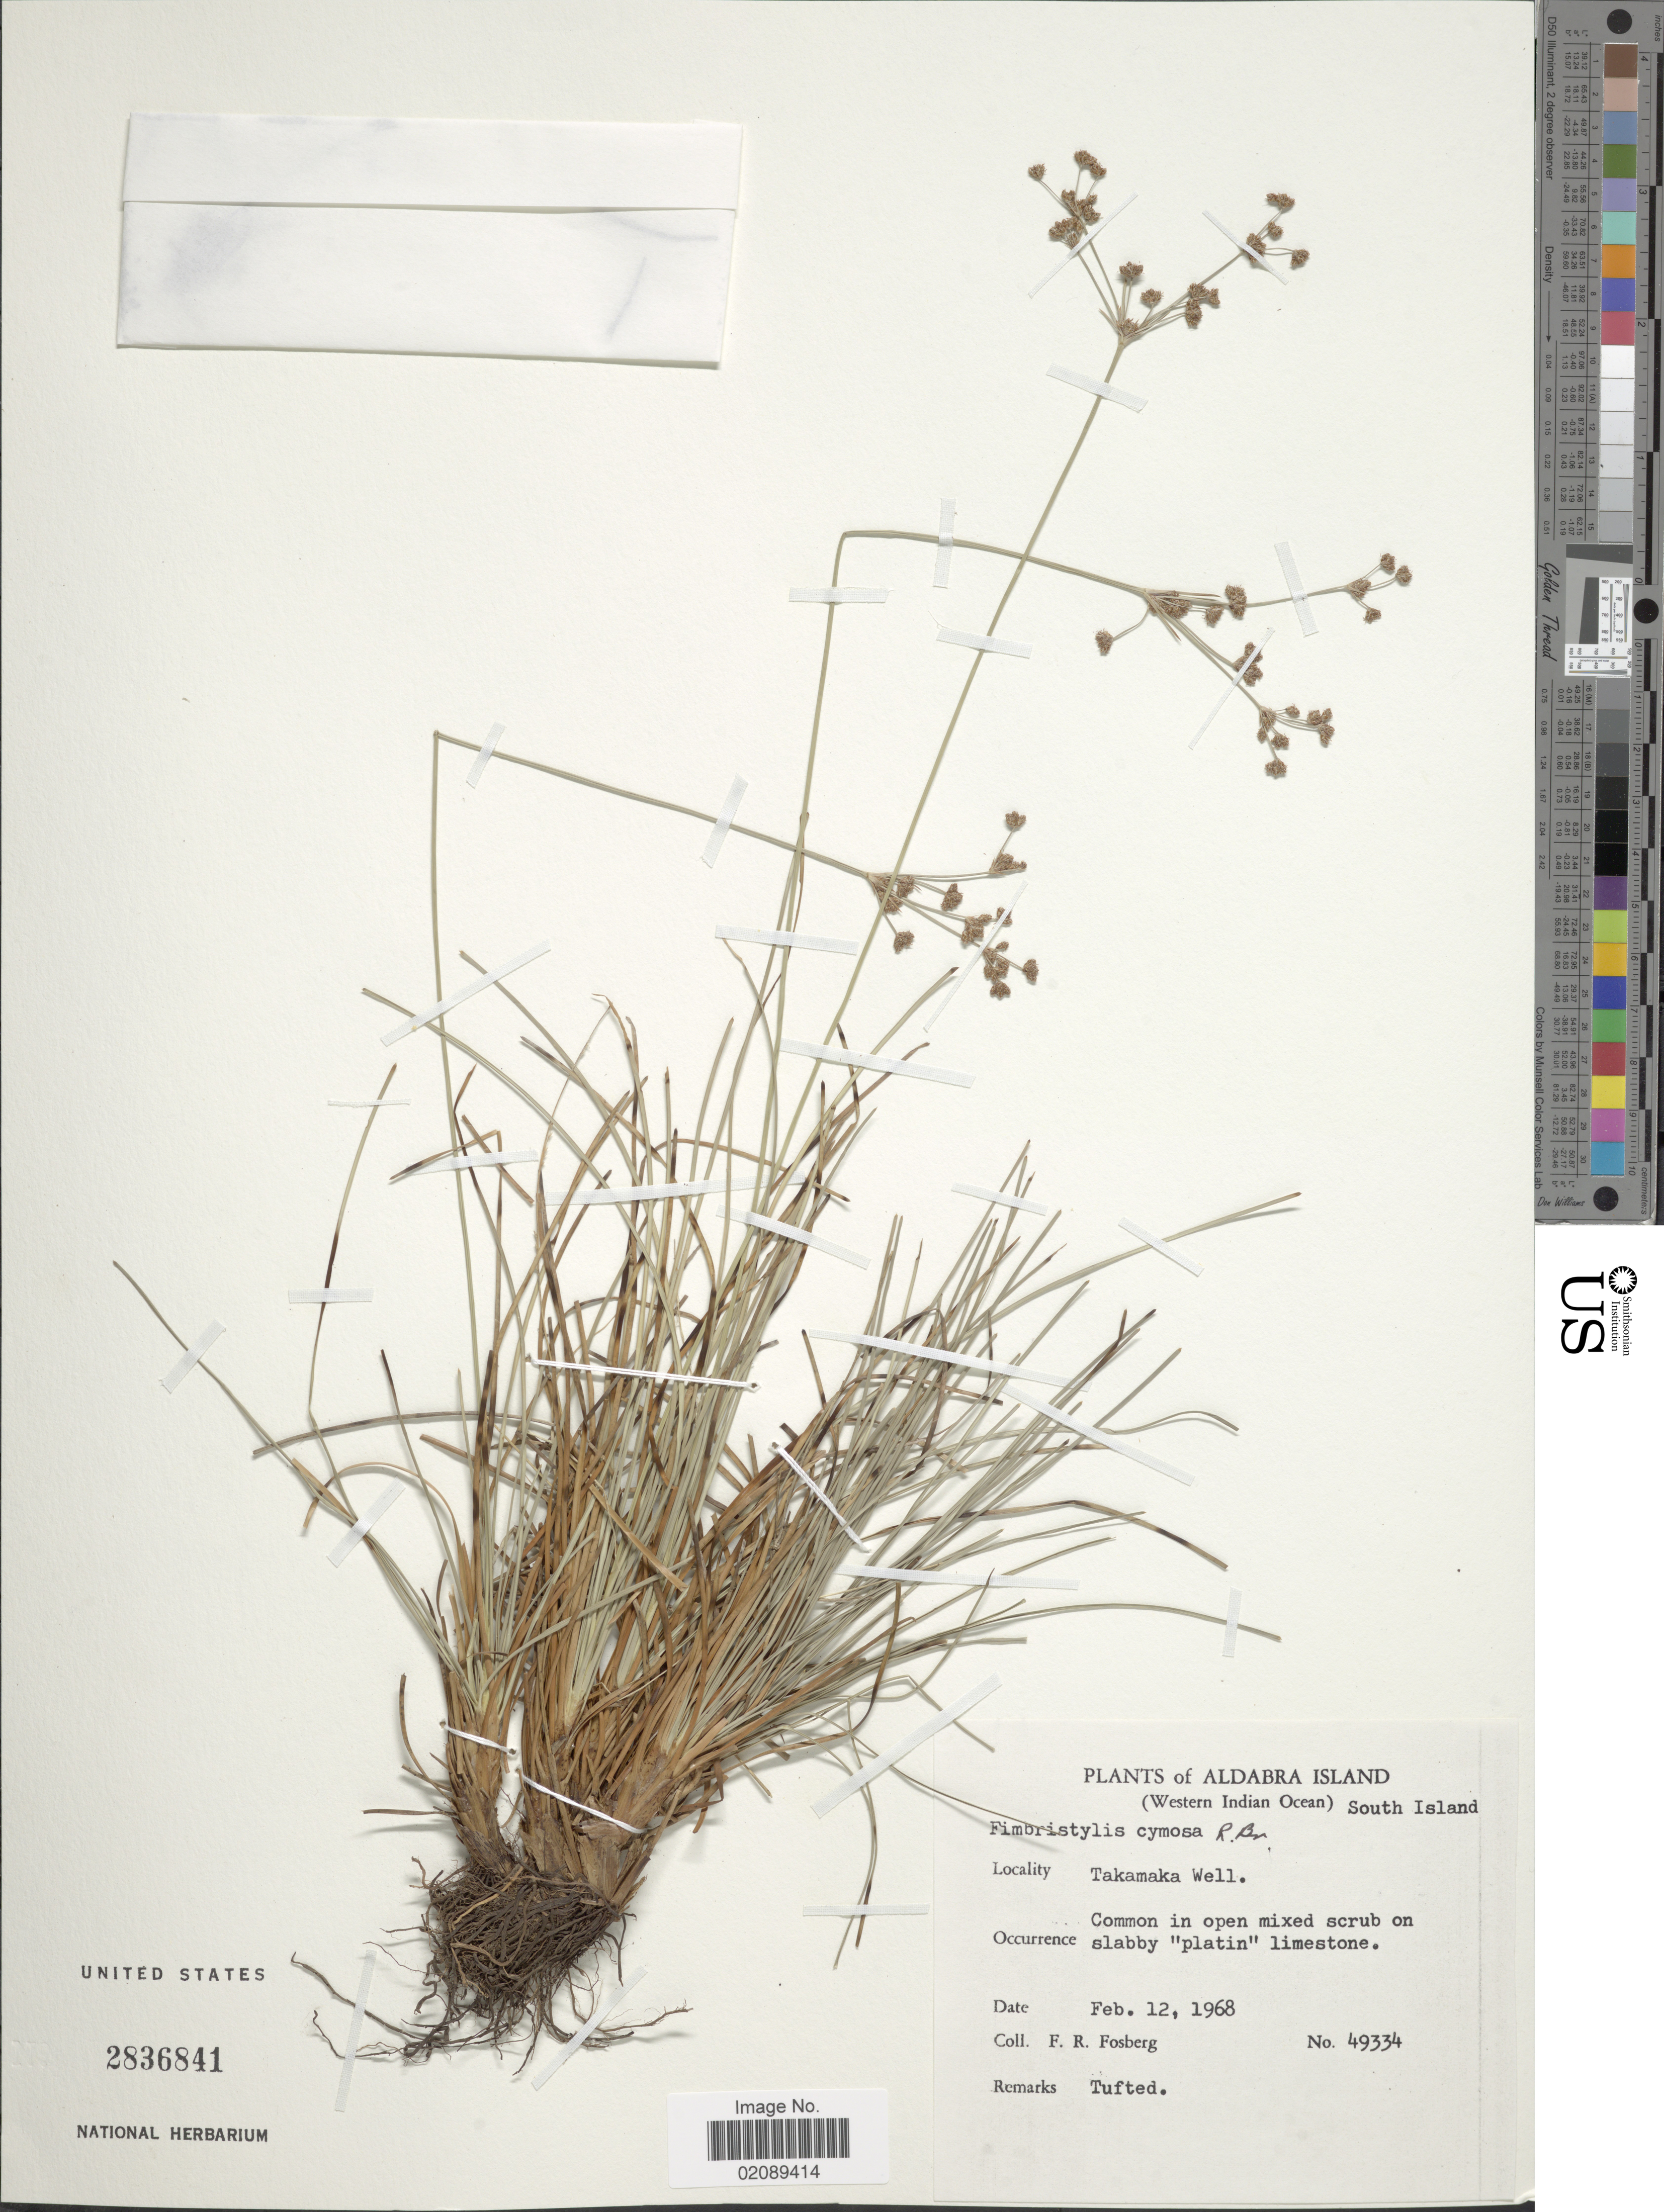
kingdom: Plantae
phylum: Tracheophyta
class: Liliopsida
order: Poales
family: Cyperaceae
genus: Fimbristylis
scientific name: Fimbristylis cymosa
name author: R. Br.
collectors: F. R. Fosberg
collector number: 49334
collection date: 1968-02-12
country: Seychelles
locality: Aldabra Island (Western Indian Ocean), South Island, Takama Well, common in open mixed scrub on slabby "platin"limestone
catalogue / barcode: US 2836841